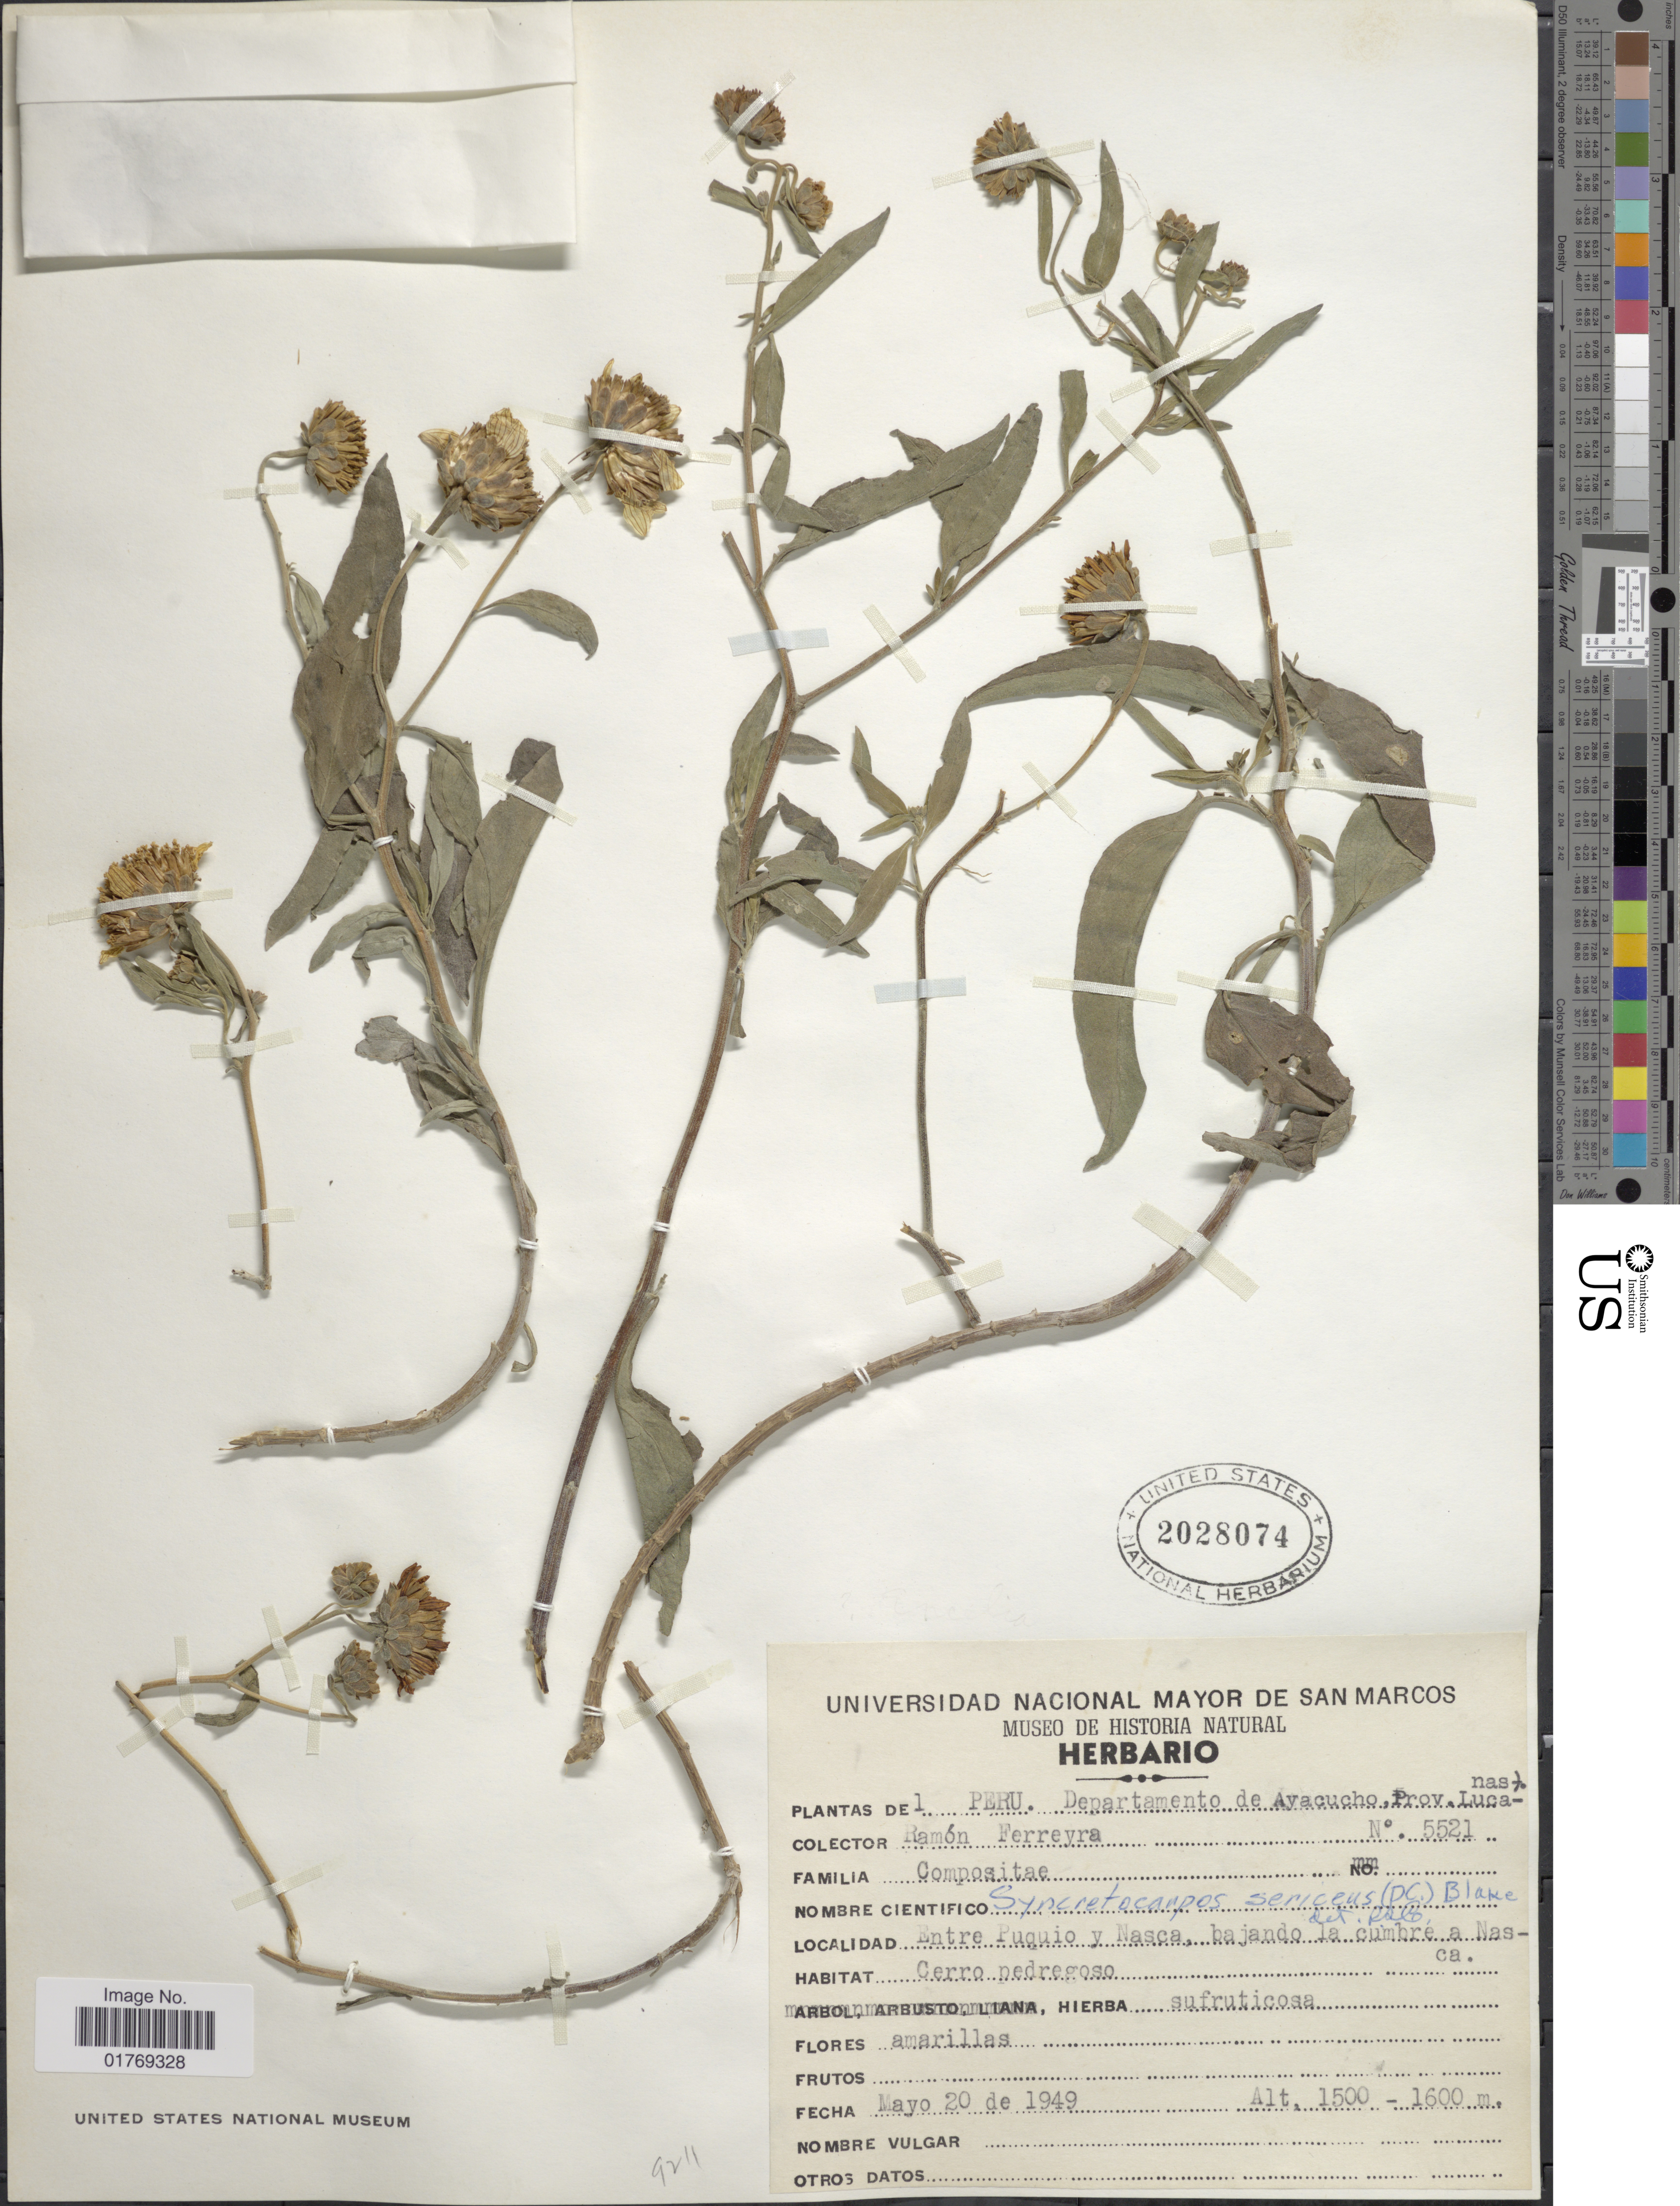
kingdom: Plantae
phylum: Tracheophyta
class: Magnoliopsida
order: Asterales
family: Asteraceae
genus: Syncretocarpus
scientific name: Syncretocarpus sericeus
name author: S.F. Blake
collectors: R. A. Ferreyra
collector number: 5521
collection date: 1949-05-20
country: Peru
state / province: Ayacucho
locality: Peru. Departamento de Ayacucho. Prov. Lucanas. Entre Puquio y Nasca, bajando la cumbre a Nasca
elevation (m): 1500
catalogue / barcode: US 2028074